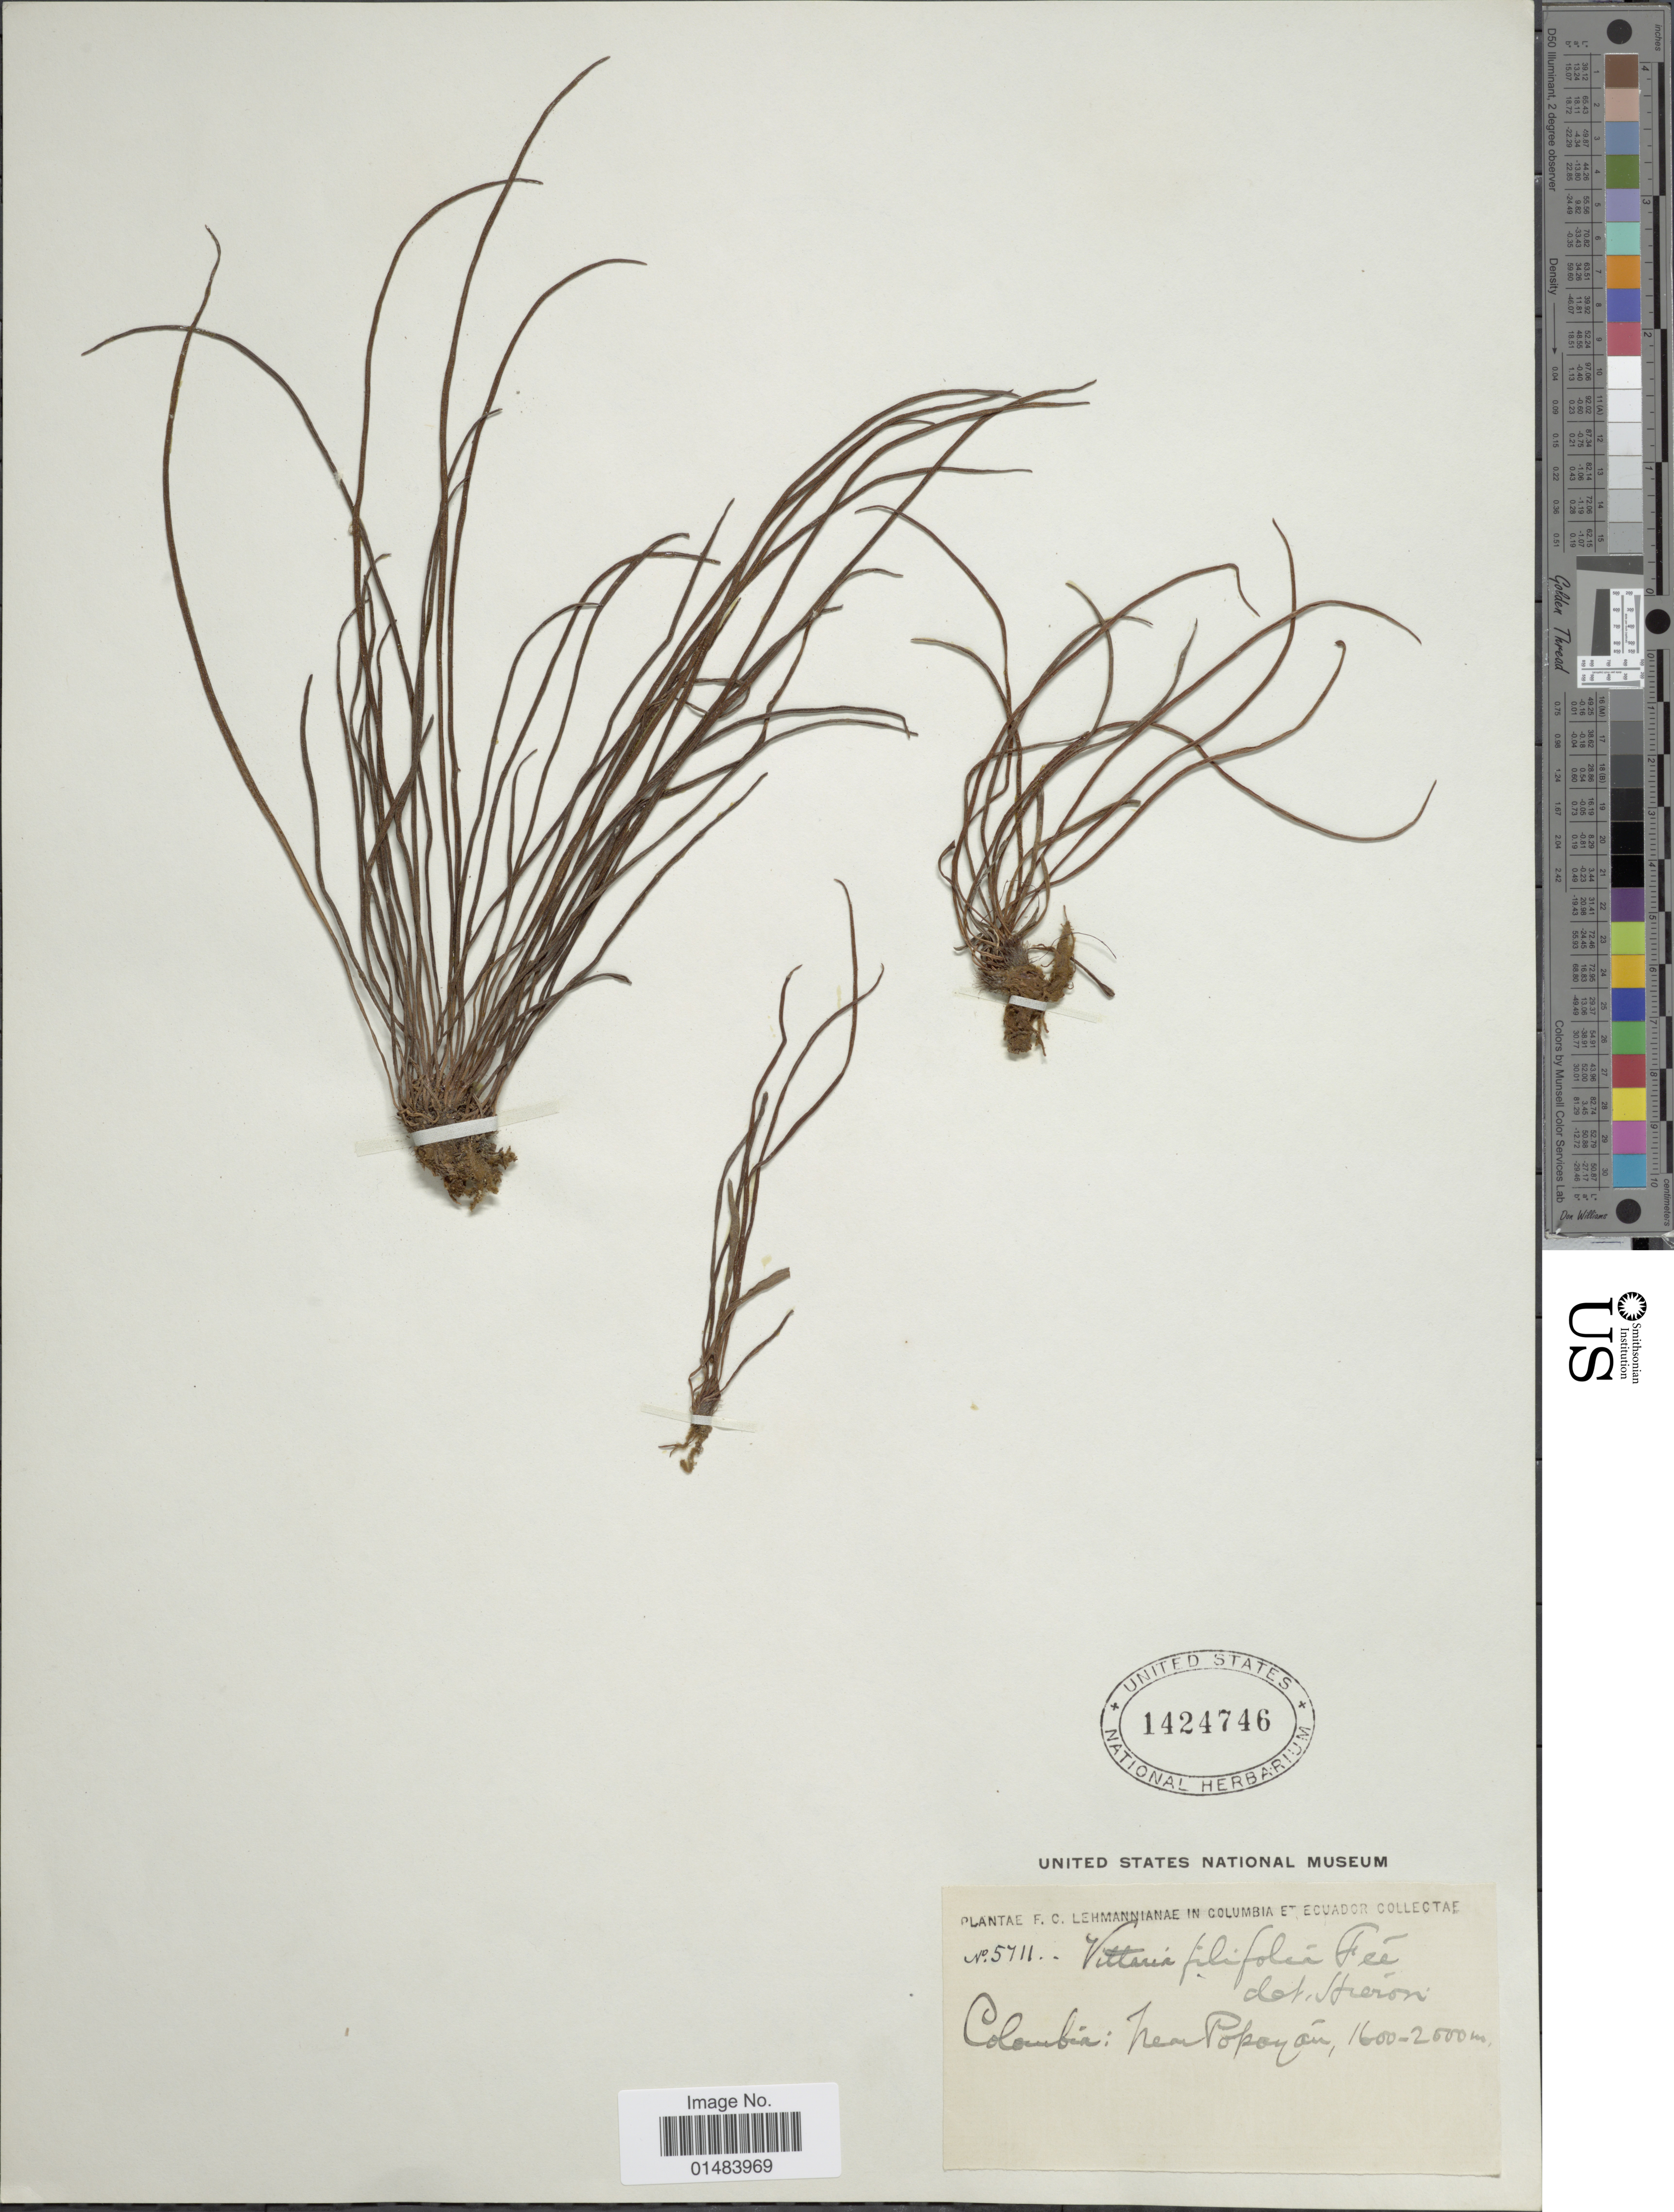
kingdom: Plantae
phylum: Tracheophyta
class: Polypodiopsida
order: Polypodiales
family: Pteridaceae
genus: Vittaria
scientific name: Vittaria graminifolia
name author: Kaulf.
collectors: F. Lehman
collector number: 5711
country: Colombia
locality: Colombia, near Popoyan.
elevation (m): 1600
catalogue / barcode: US 1424746